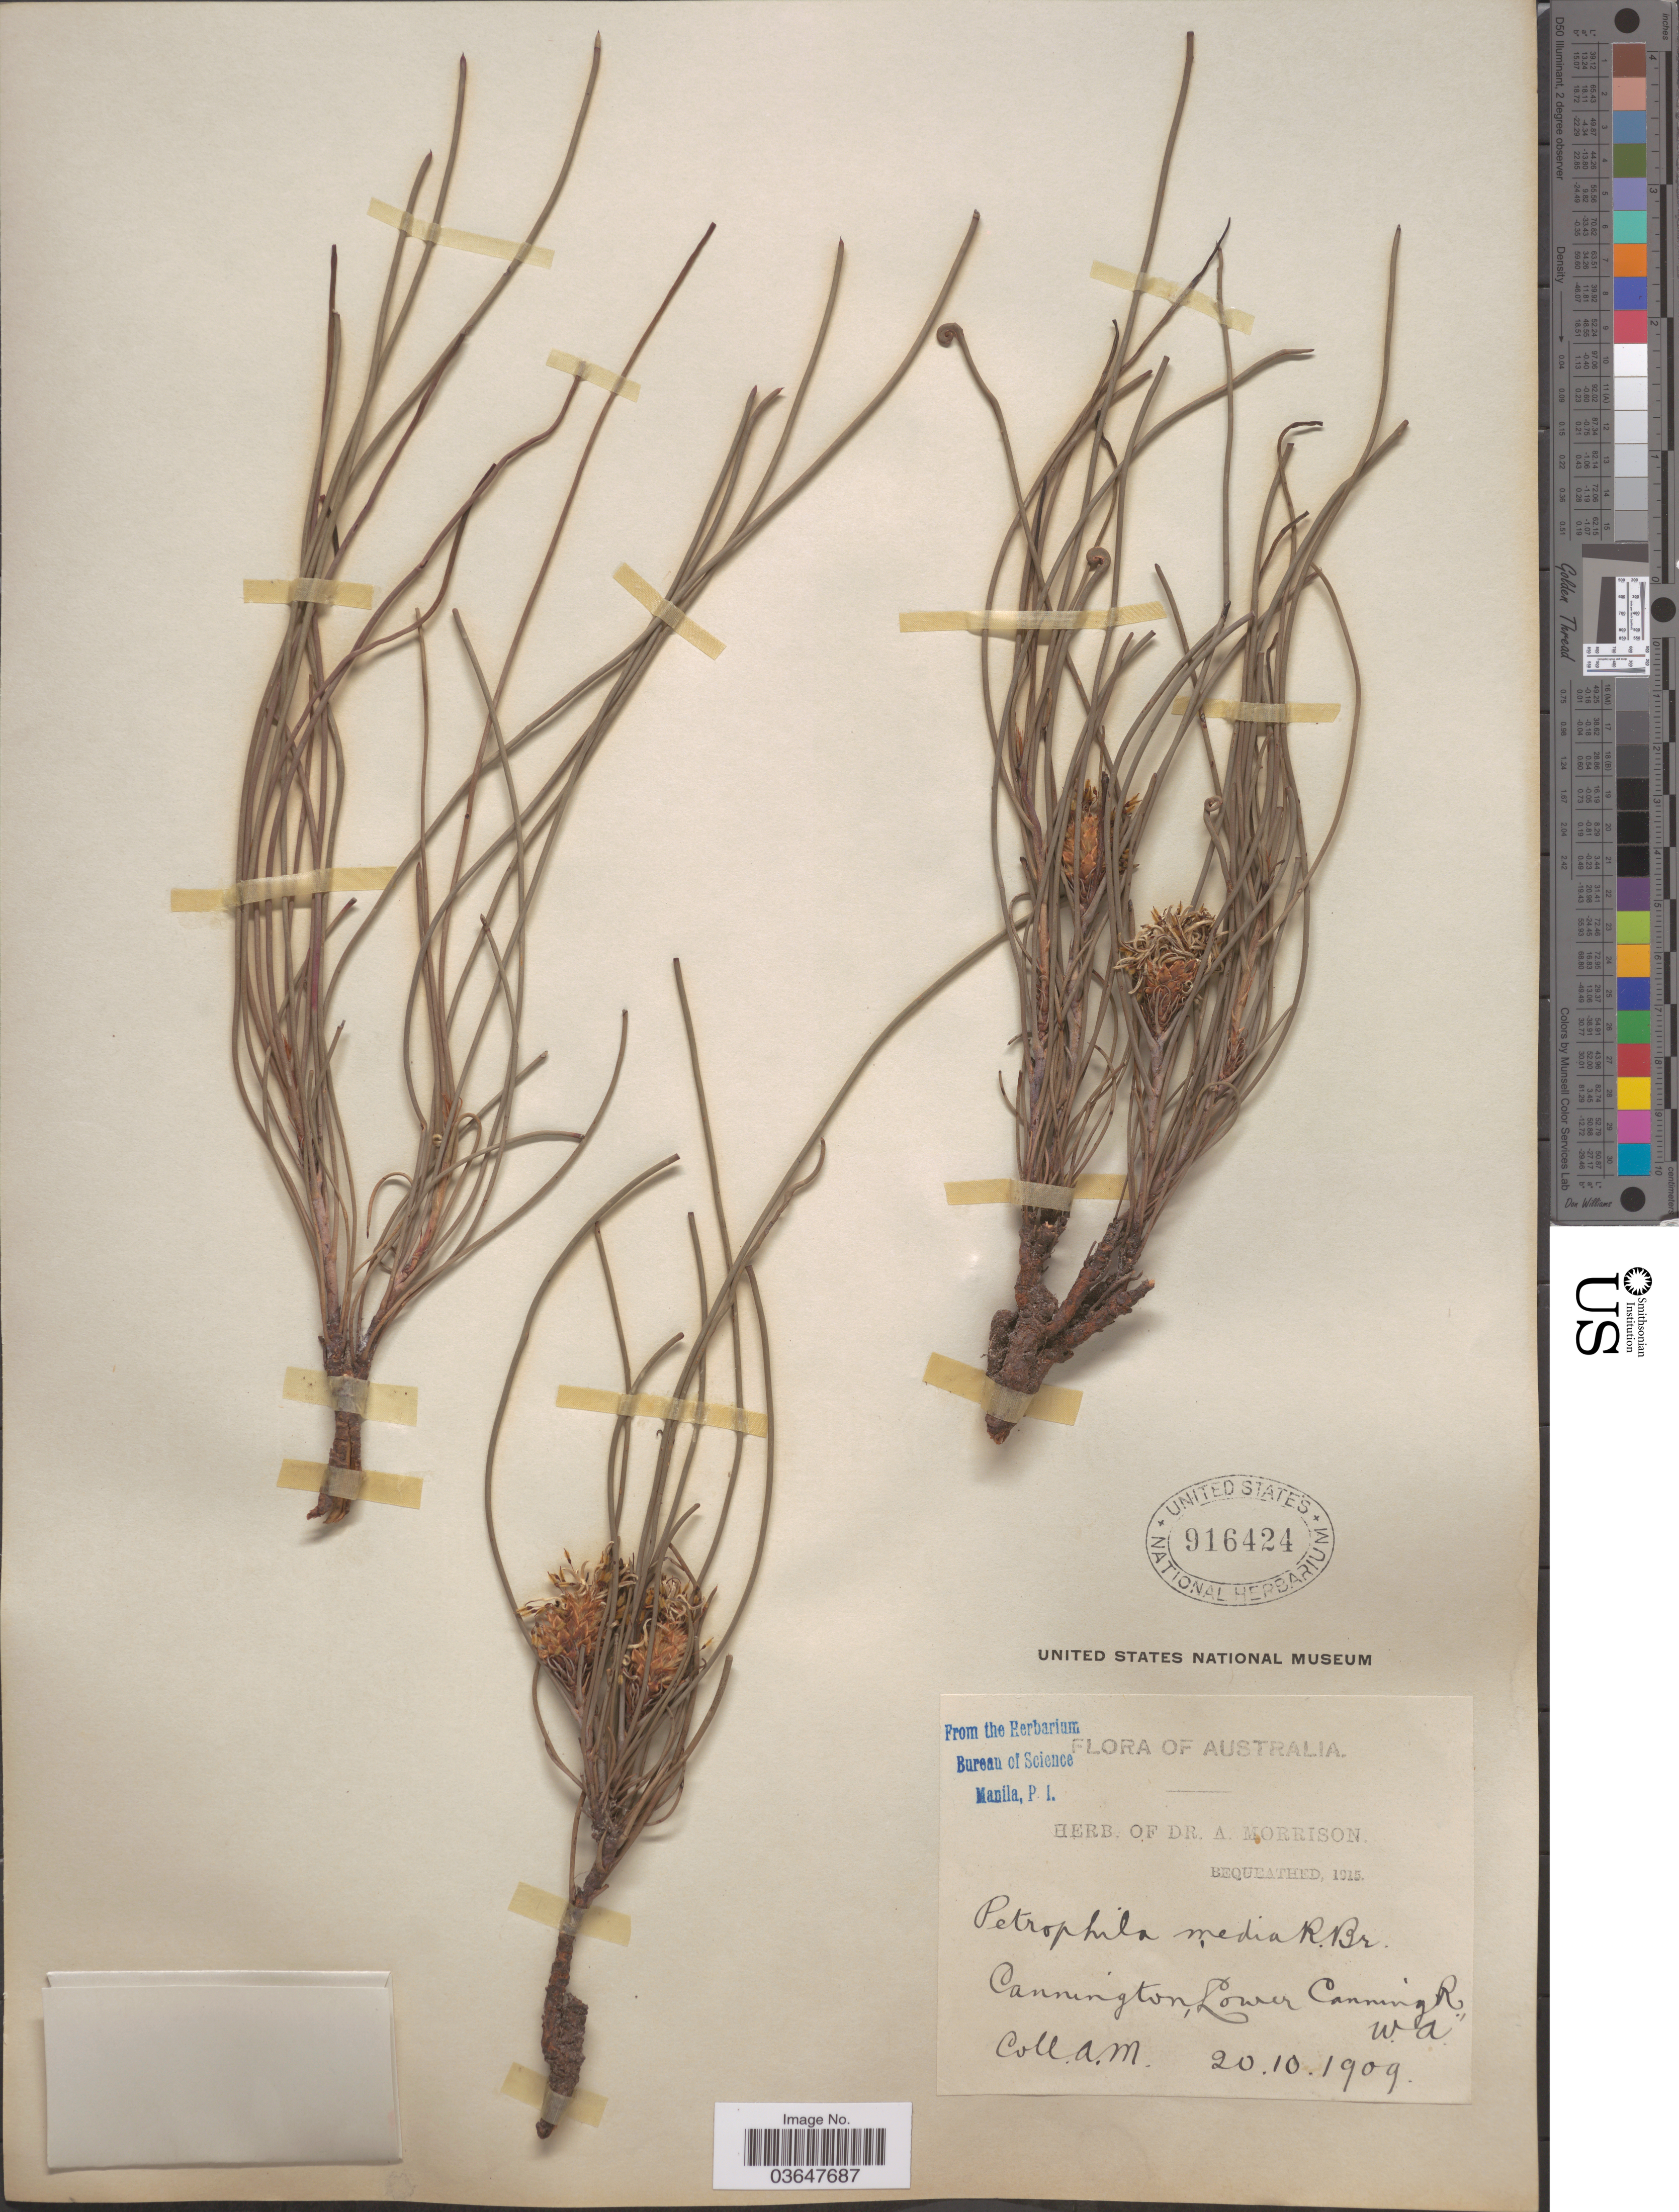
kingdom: Plantae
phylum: Tracheophyta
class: Magnoliopsida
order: Proteales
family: Proteaceae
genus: Petrophile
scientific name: Petrophile media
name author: R. Br.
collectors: A. Morrison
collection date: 1909-10-20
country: Australia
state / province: Western Australia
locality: Cannington, Lower Canning R. W. A.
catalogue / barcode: US 916424